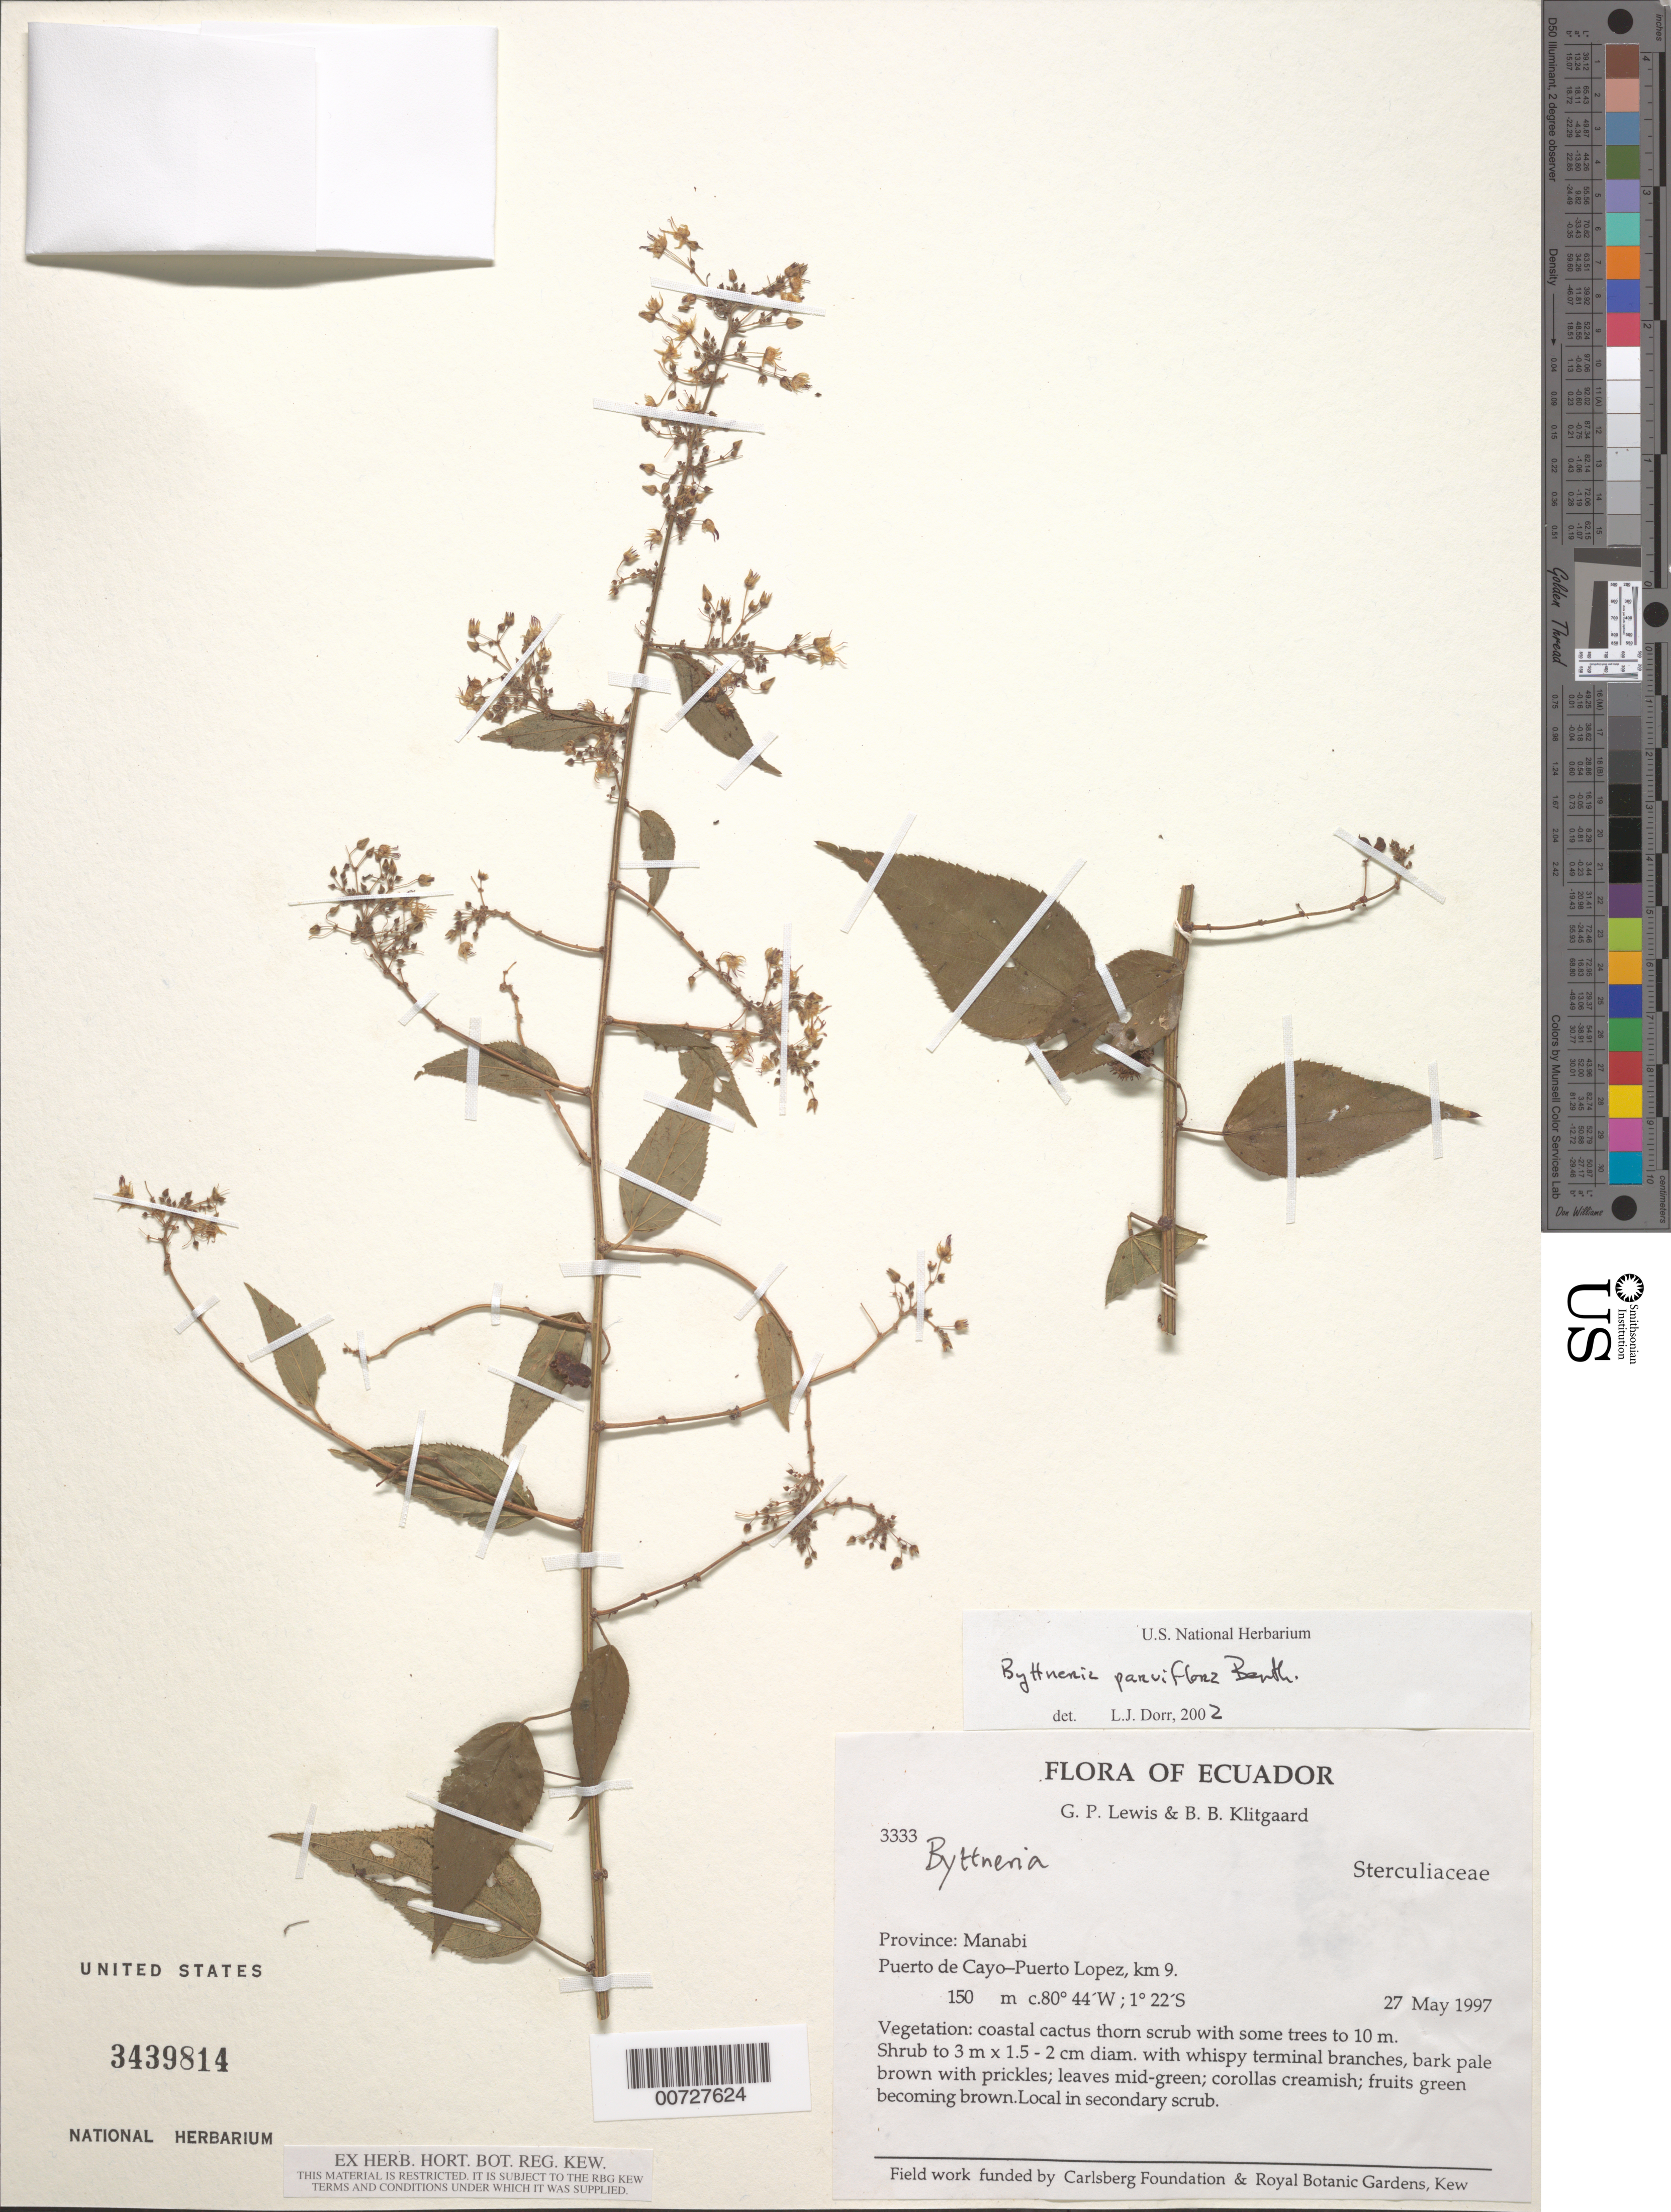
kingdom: Plantae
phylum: Tracheophyta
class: Magnoliopsida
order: Malvales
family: Malvaceae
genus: Byttneria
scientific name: Byttneria parviflora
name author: Benth.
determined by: Dorr, L. J., (BOT), Smithsonian Institution - National Museum of Natural History (UNITED STATES)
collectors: G. P. Lewis & B. B. Klitgaard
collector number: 3333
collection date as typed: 27 May 1997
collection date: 1997-05-27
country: Ecuador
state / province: Manabí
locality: Puerto de Cayo-Puerto Lopez, km 9.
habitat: Coastal cactus thorn scrub with some trees to 10 m.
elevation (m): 150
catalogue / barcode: US 3439814